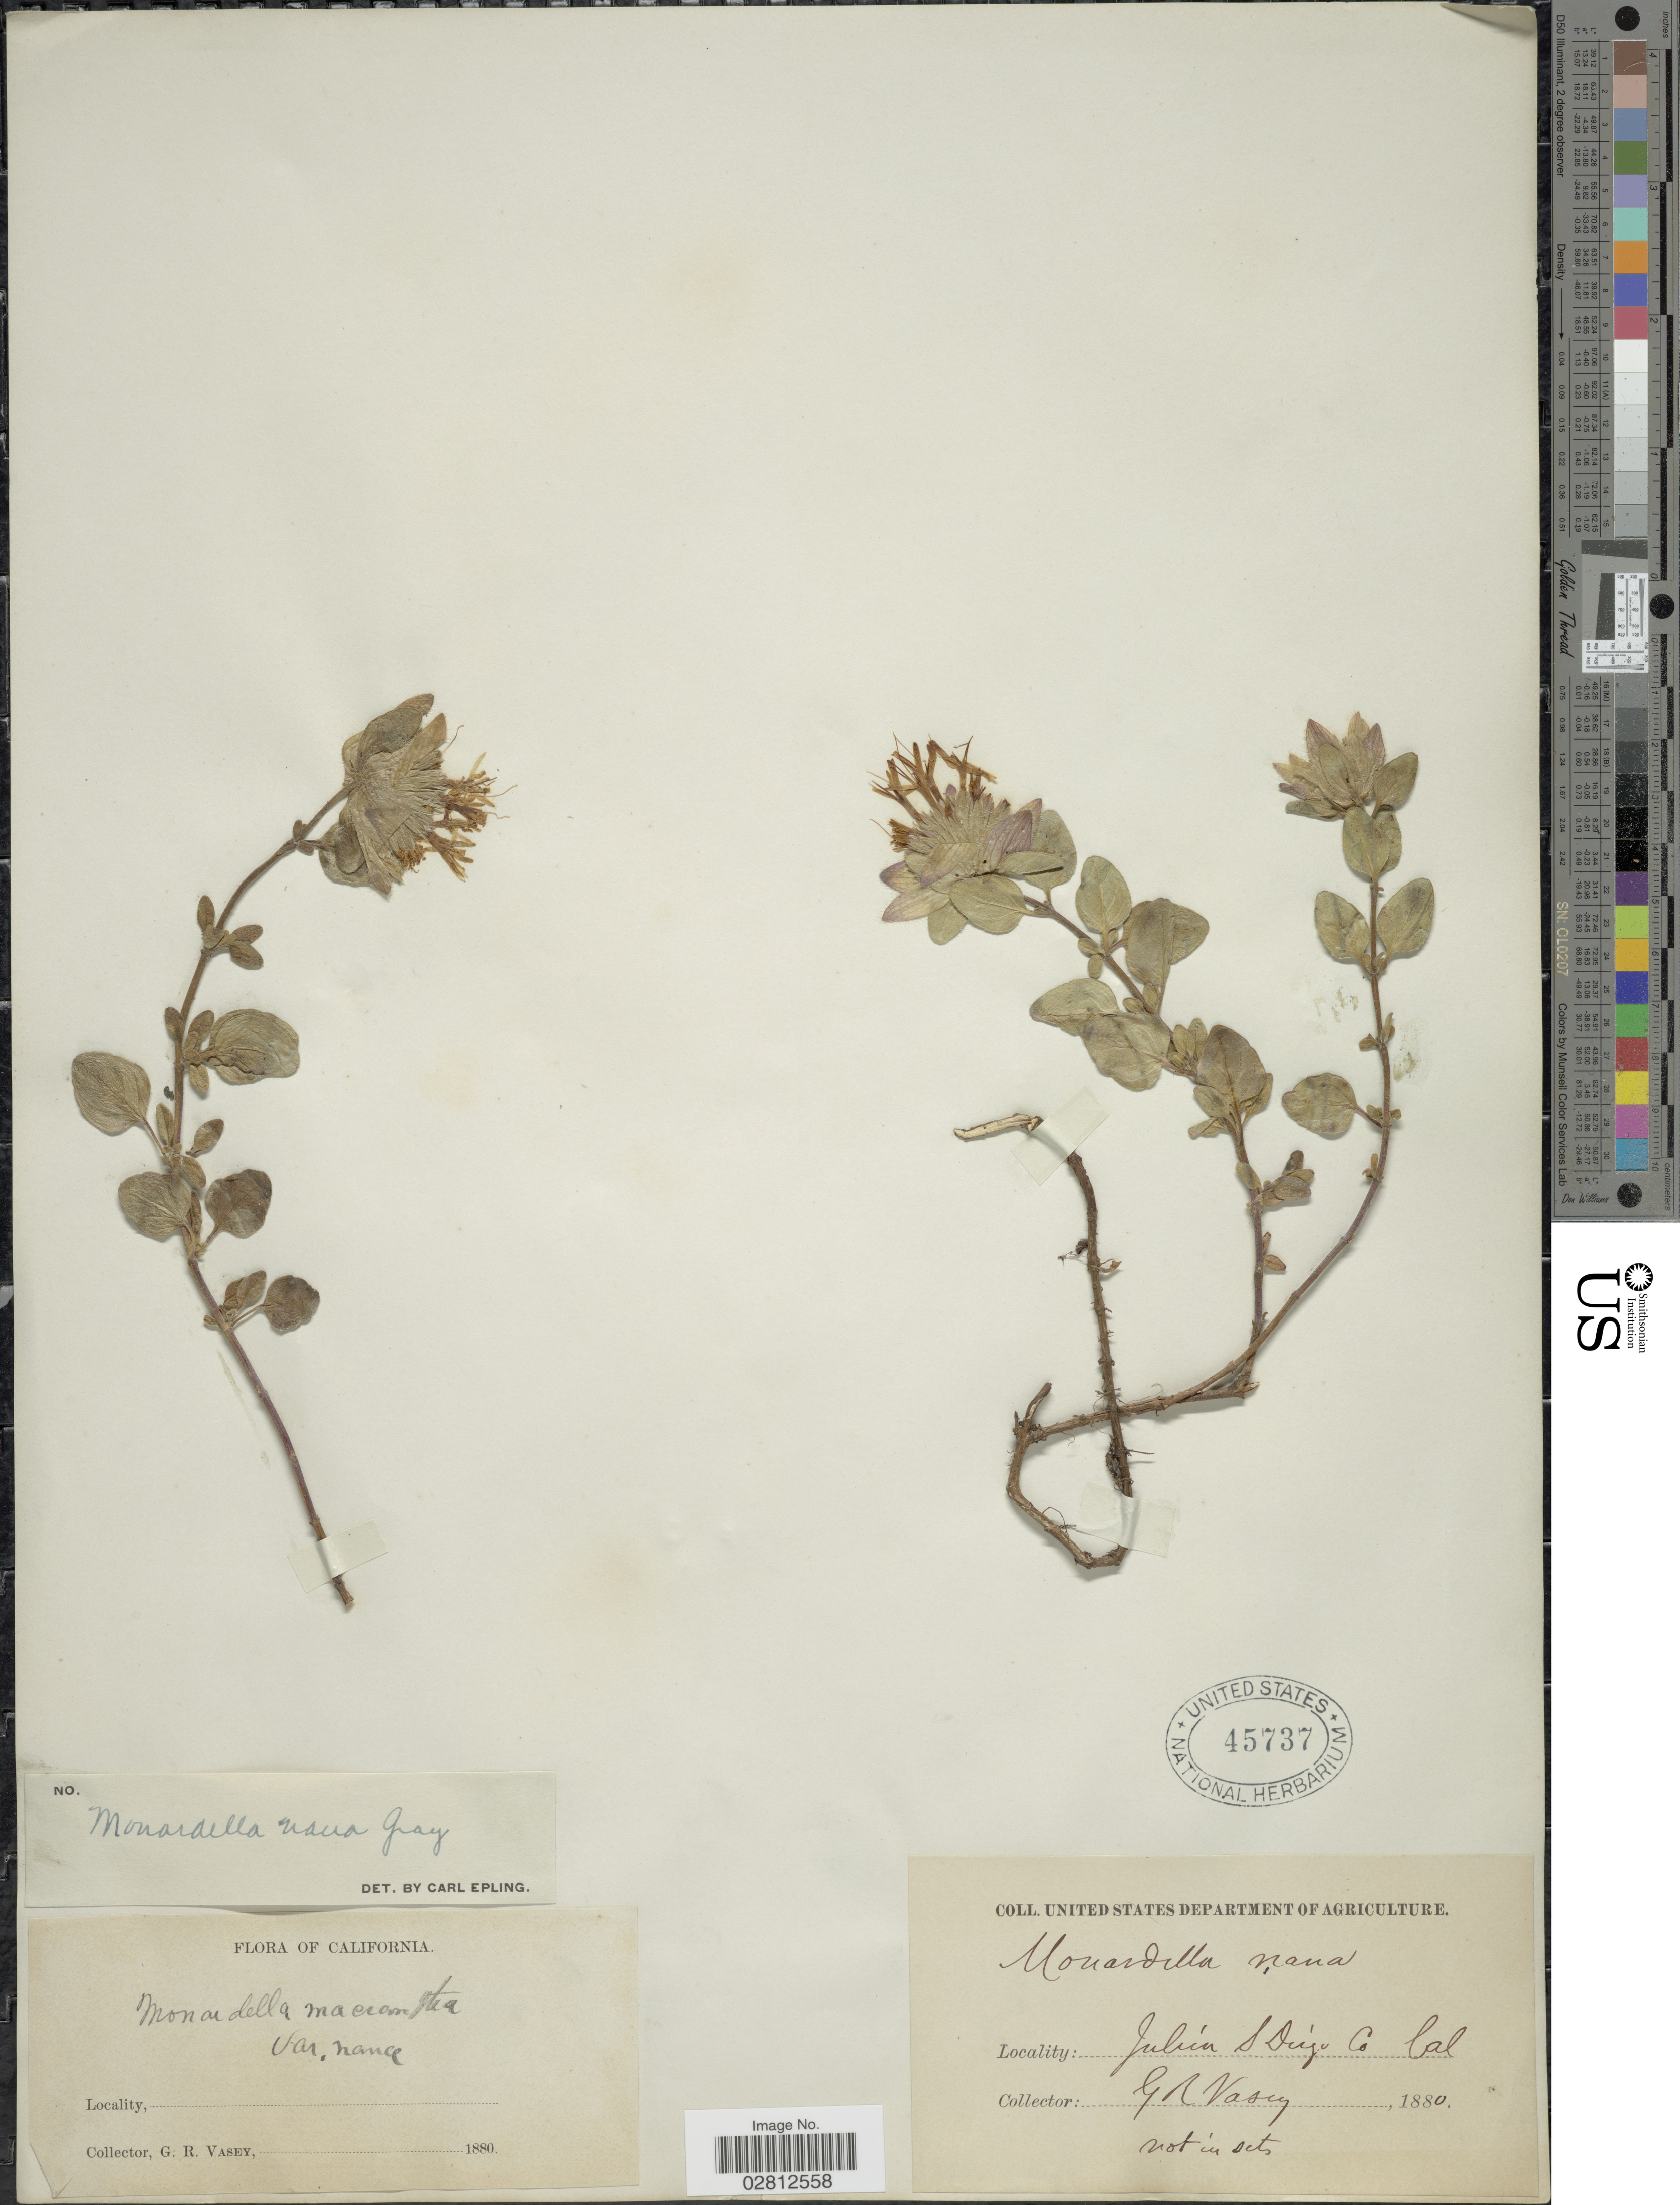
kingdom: Plantae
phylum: Tracheophyta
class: Magnoliopsida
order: Lamiales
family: Lamiaceae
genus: Monardella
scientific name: Monardella nana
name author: A. Gray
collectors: G. R. Vasey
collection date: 1880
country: United States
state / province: California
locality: Julian S Diego Co Cal.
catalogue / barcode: US 45737